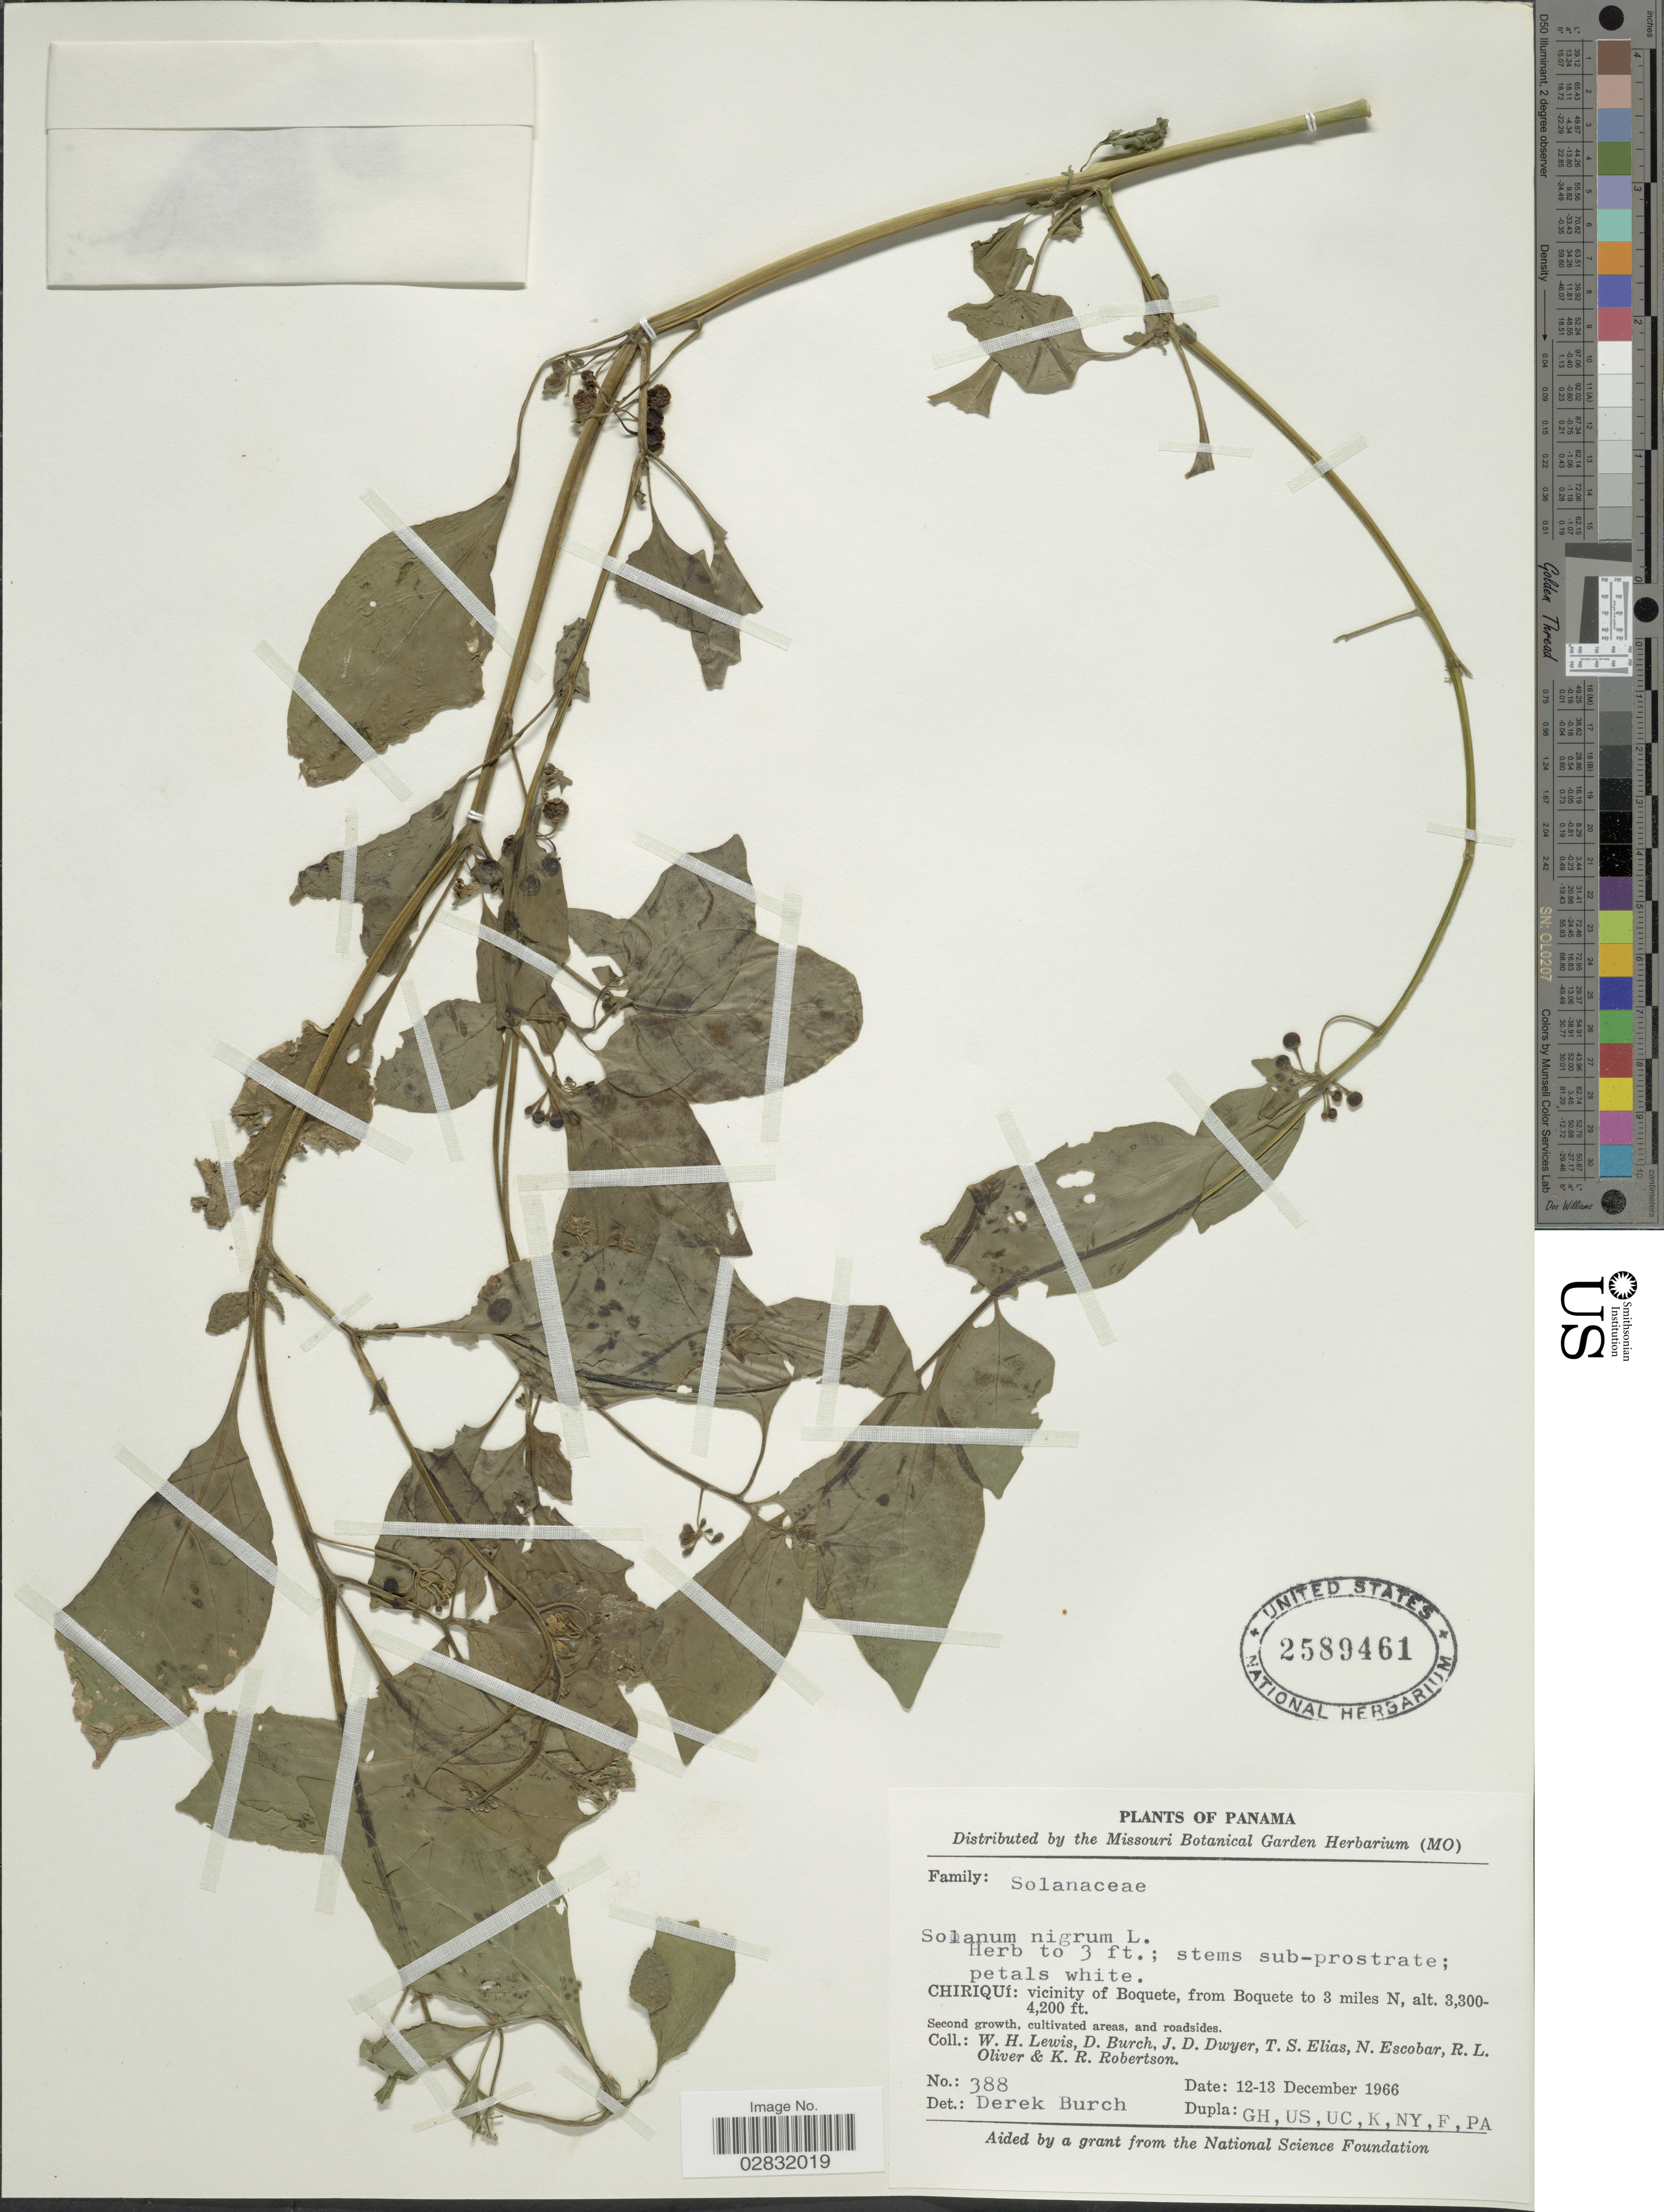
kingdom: Plantae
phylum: Tracheophyta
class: Magnoliopsida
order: Solanales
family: Solanaceae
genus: Solanum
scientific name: Solanum nigrum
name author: L.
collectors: W. H. Lewis, D. Burch, J. D. Dwyer, T. S. Elias & et al.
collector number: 388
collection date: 1966-12-12/1966-12-13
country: Panama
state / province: Chiriqui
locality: Vicinity of Boquete, from Boquete to 3 miles N.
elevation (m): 1006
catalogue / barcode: US 2589461